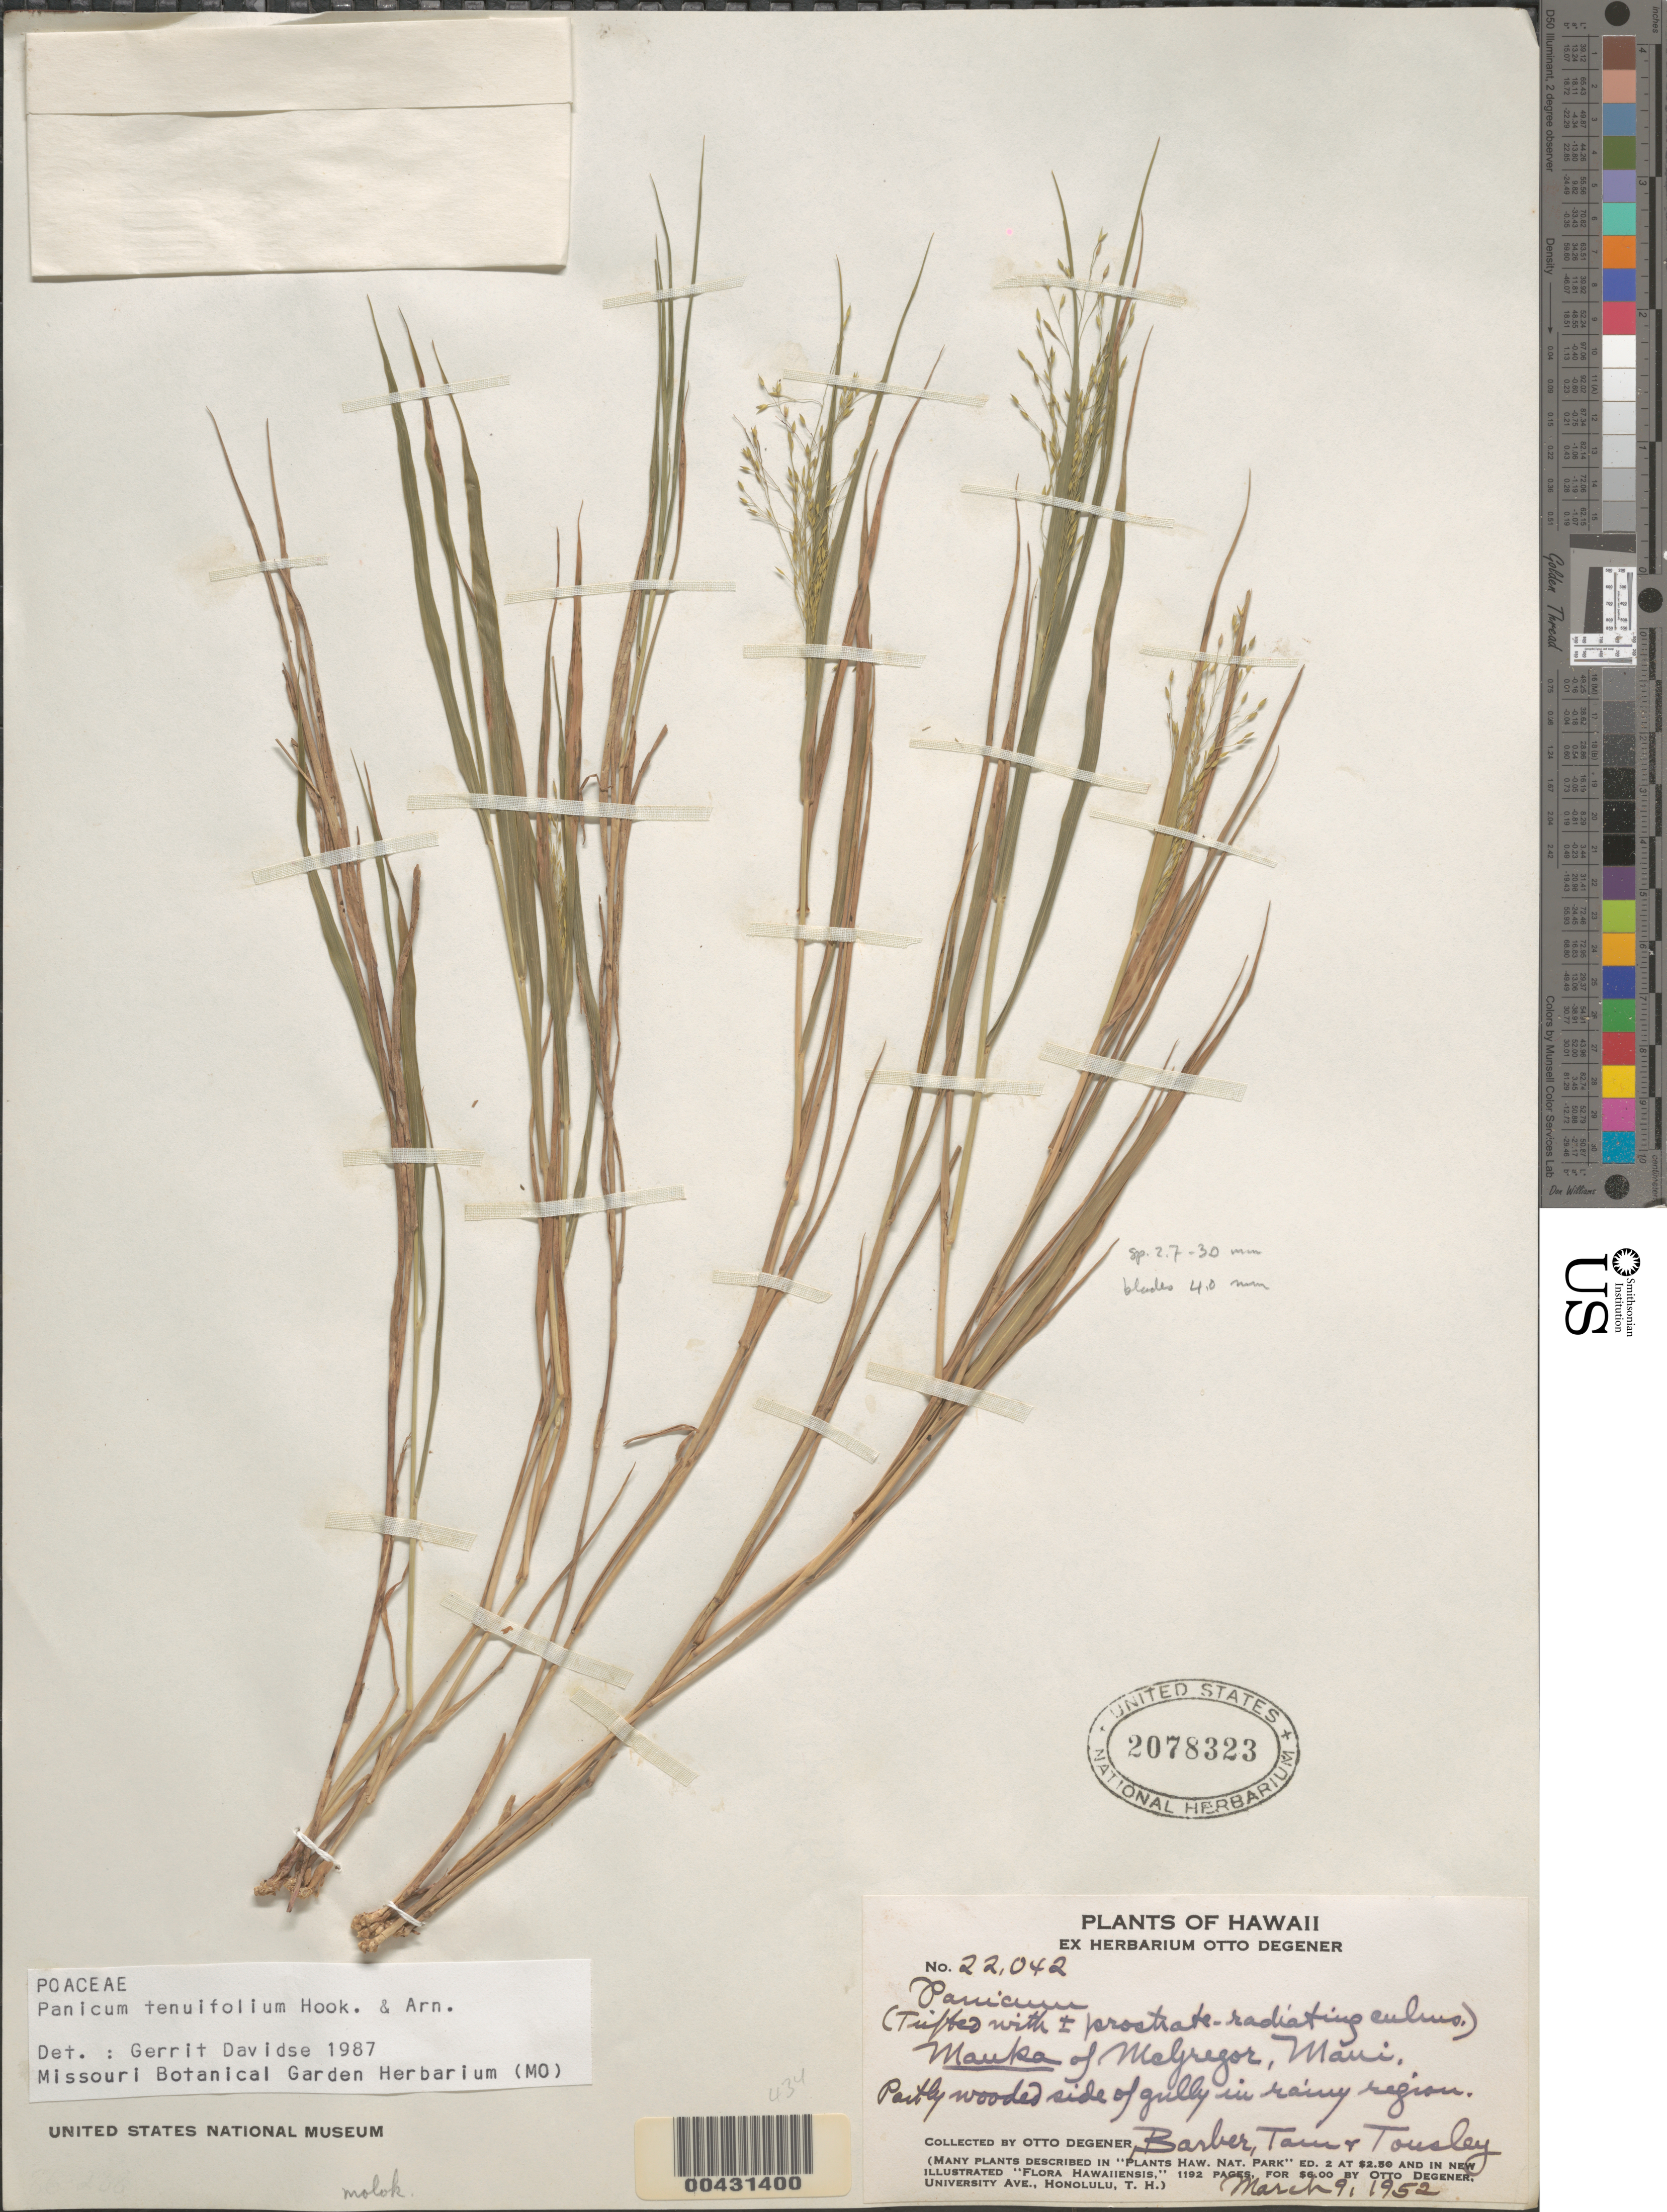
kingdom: Plantae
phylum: Tracheophyta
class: Liliopsida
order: Poales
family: Poaceae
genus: Panicum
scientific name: Panicum tenuifolium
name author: Hook. & Arn.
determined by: Davidse, Gerrit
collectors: O. Degener, Barber, Tam & -. Tousley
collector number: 22042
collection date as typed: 9 Mar 1952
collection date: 1952-03-09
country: United States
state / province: Hawaii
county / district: Maui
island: Maui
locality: mauka of McGregor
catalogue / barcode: US 2078323